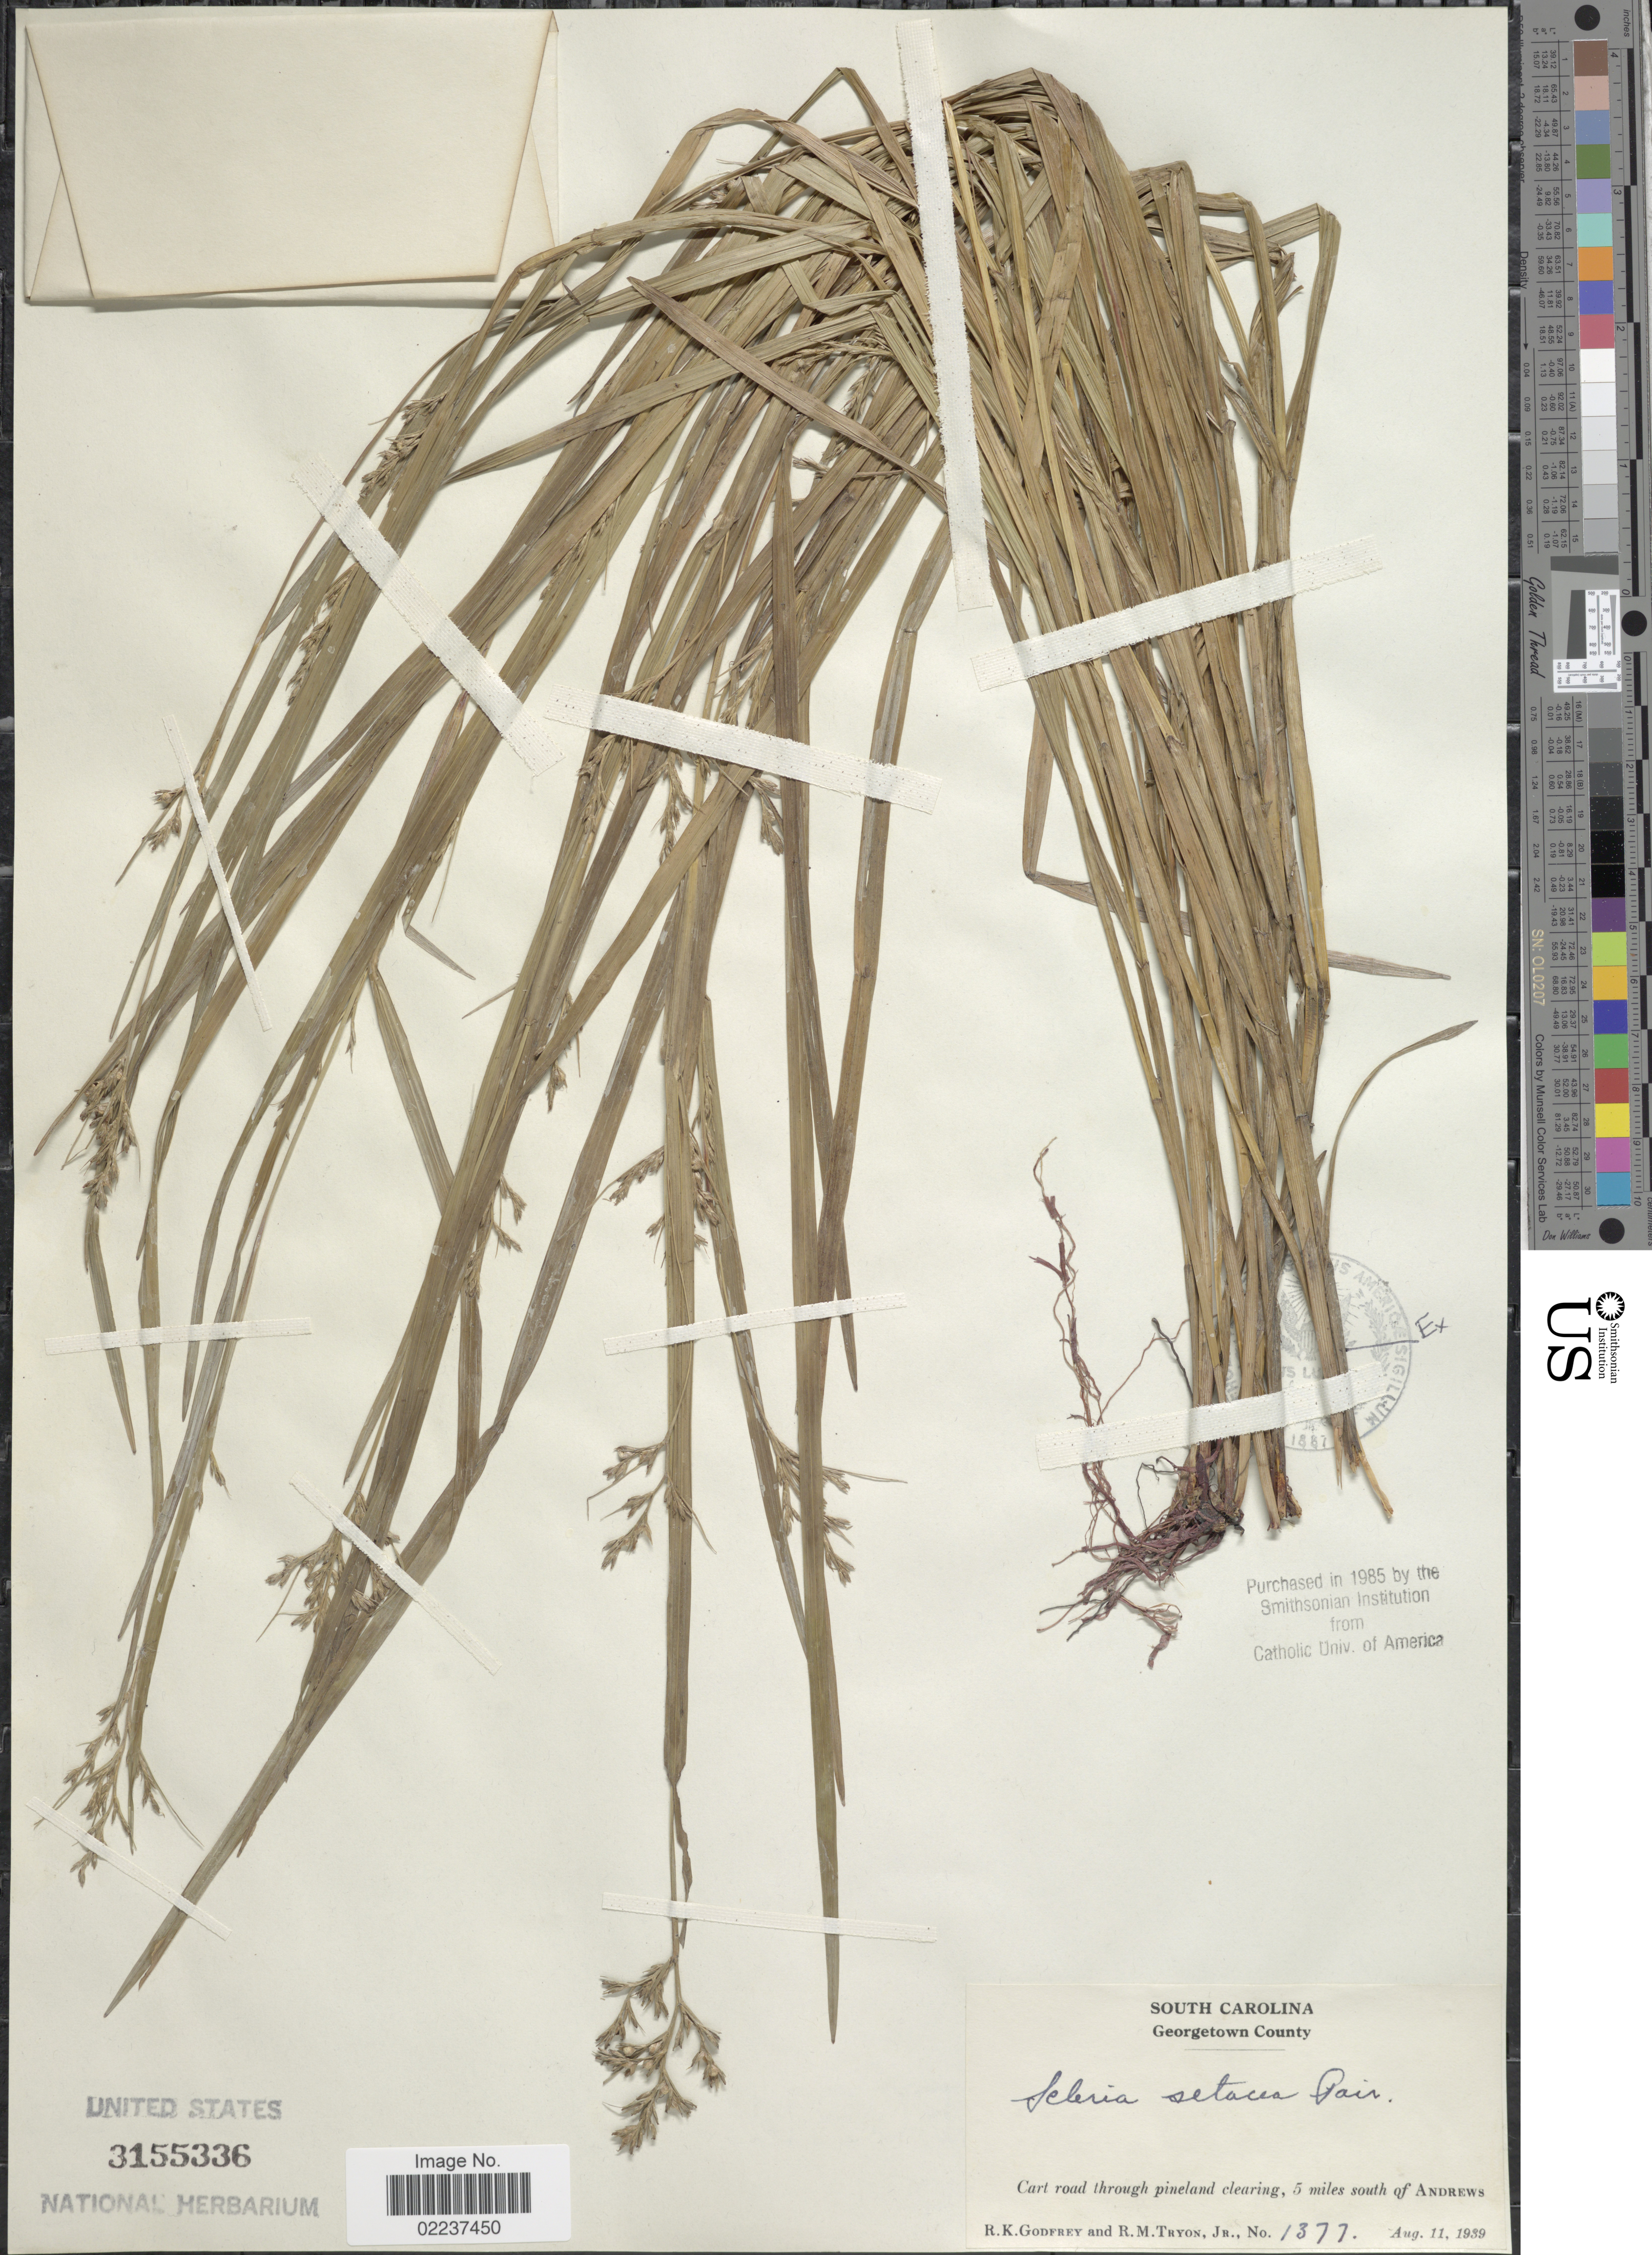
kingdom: Plantae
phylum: Tracheophyta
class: Liliopsida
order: Poales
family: Cyperaceae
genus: Scleria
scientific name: Scleria muehlenbergii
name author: Steud.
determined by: Strong, Mark T., (BOT), Smithsonian Institution - National Museum of Natural History (UNITED STATES)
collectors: R. K. Godfrey & R. M. Tryon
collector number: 1377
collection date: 1939-08-11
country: United States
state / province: South Carolina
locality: Georgetown County, 5 miles south of Andrews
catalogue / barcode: US 3155336